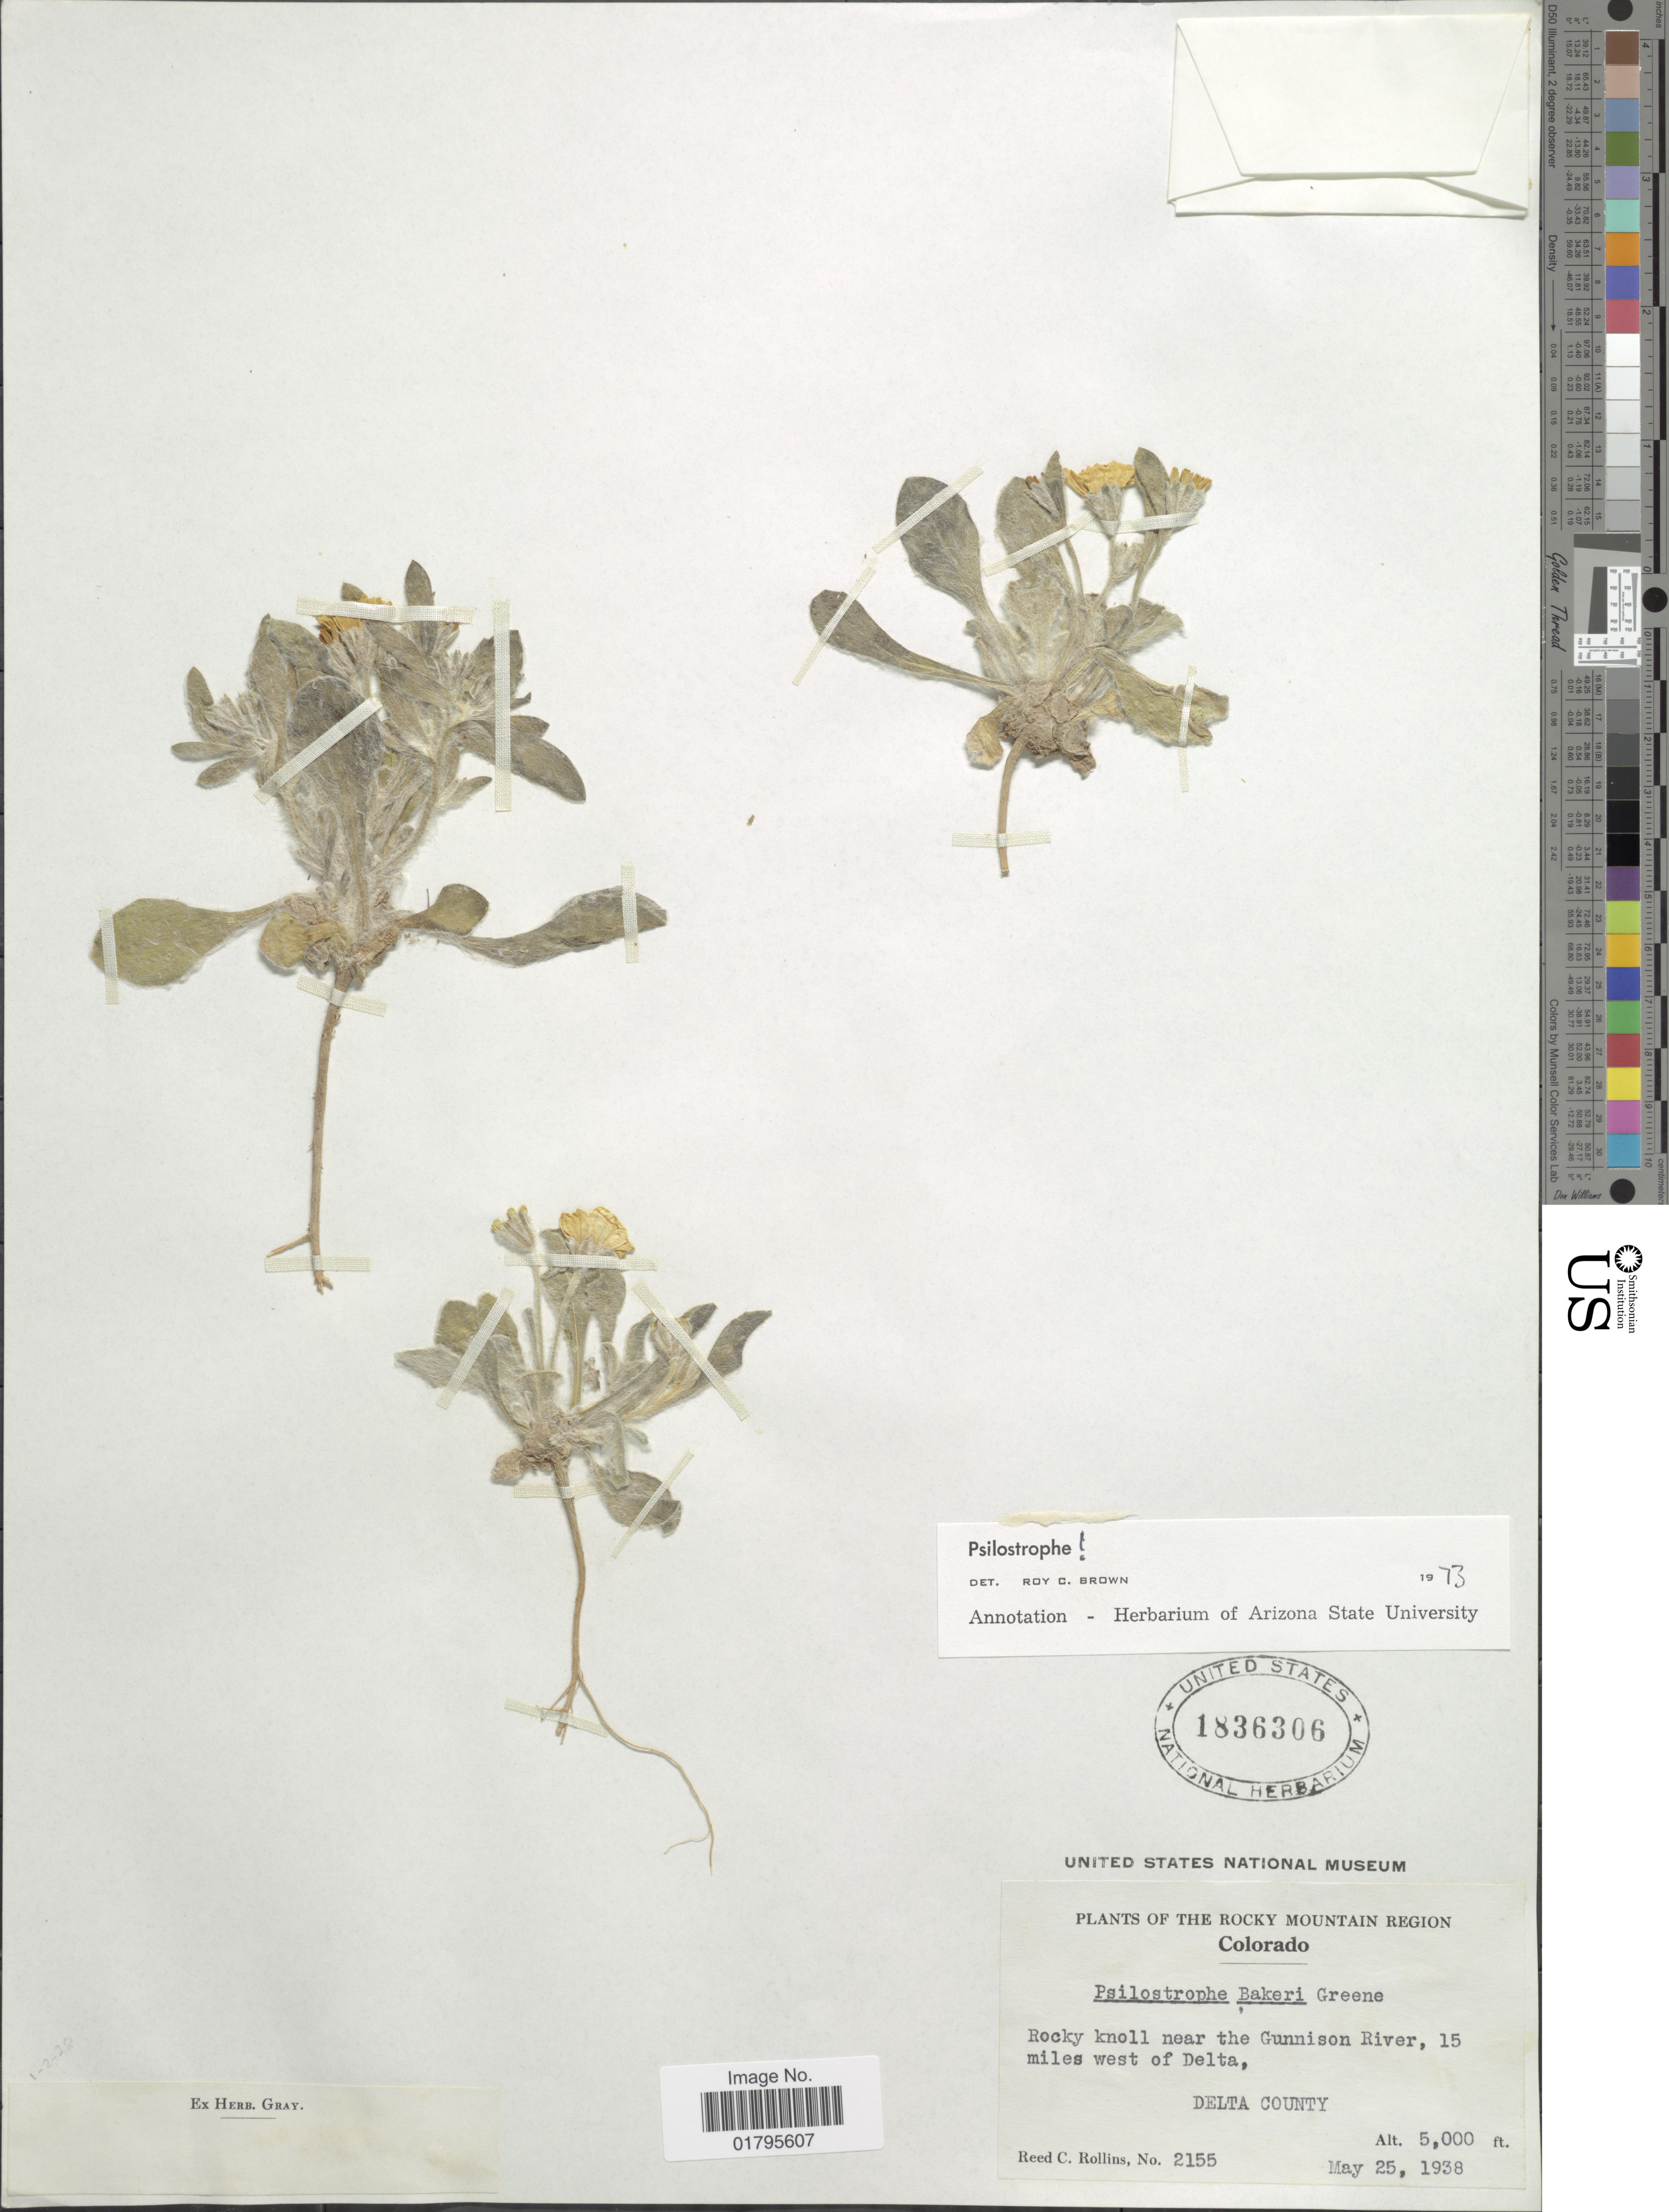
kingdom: Plantae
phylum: Tracheophyta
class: Magnoliopsida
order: Asterales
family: Asteraceae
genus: Psilostrophe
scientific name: Psilostrophe bakeri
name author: Greene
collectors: R. C. Rollins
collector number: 2155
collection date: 1938-05-25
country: United States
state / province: Colorado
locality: Rocky knoll near the Gunnison River, 15 miles west of Delta, Delta County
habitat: rocky knoll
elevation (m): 1524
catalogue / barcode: US 1836306